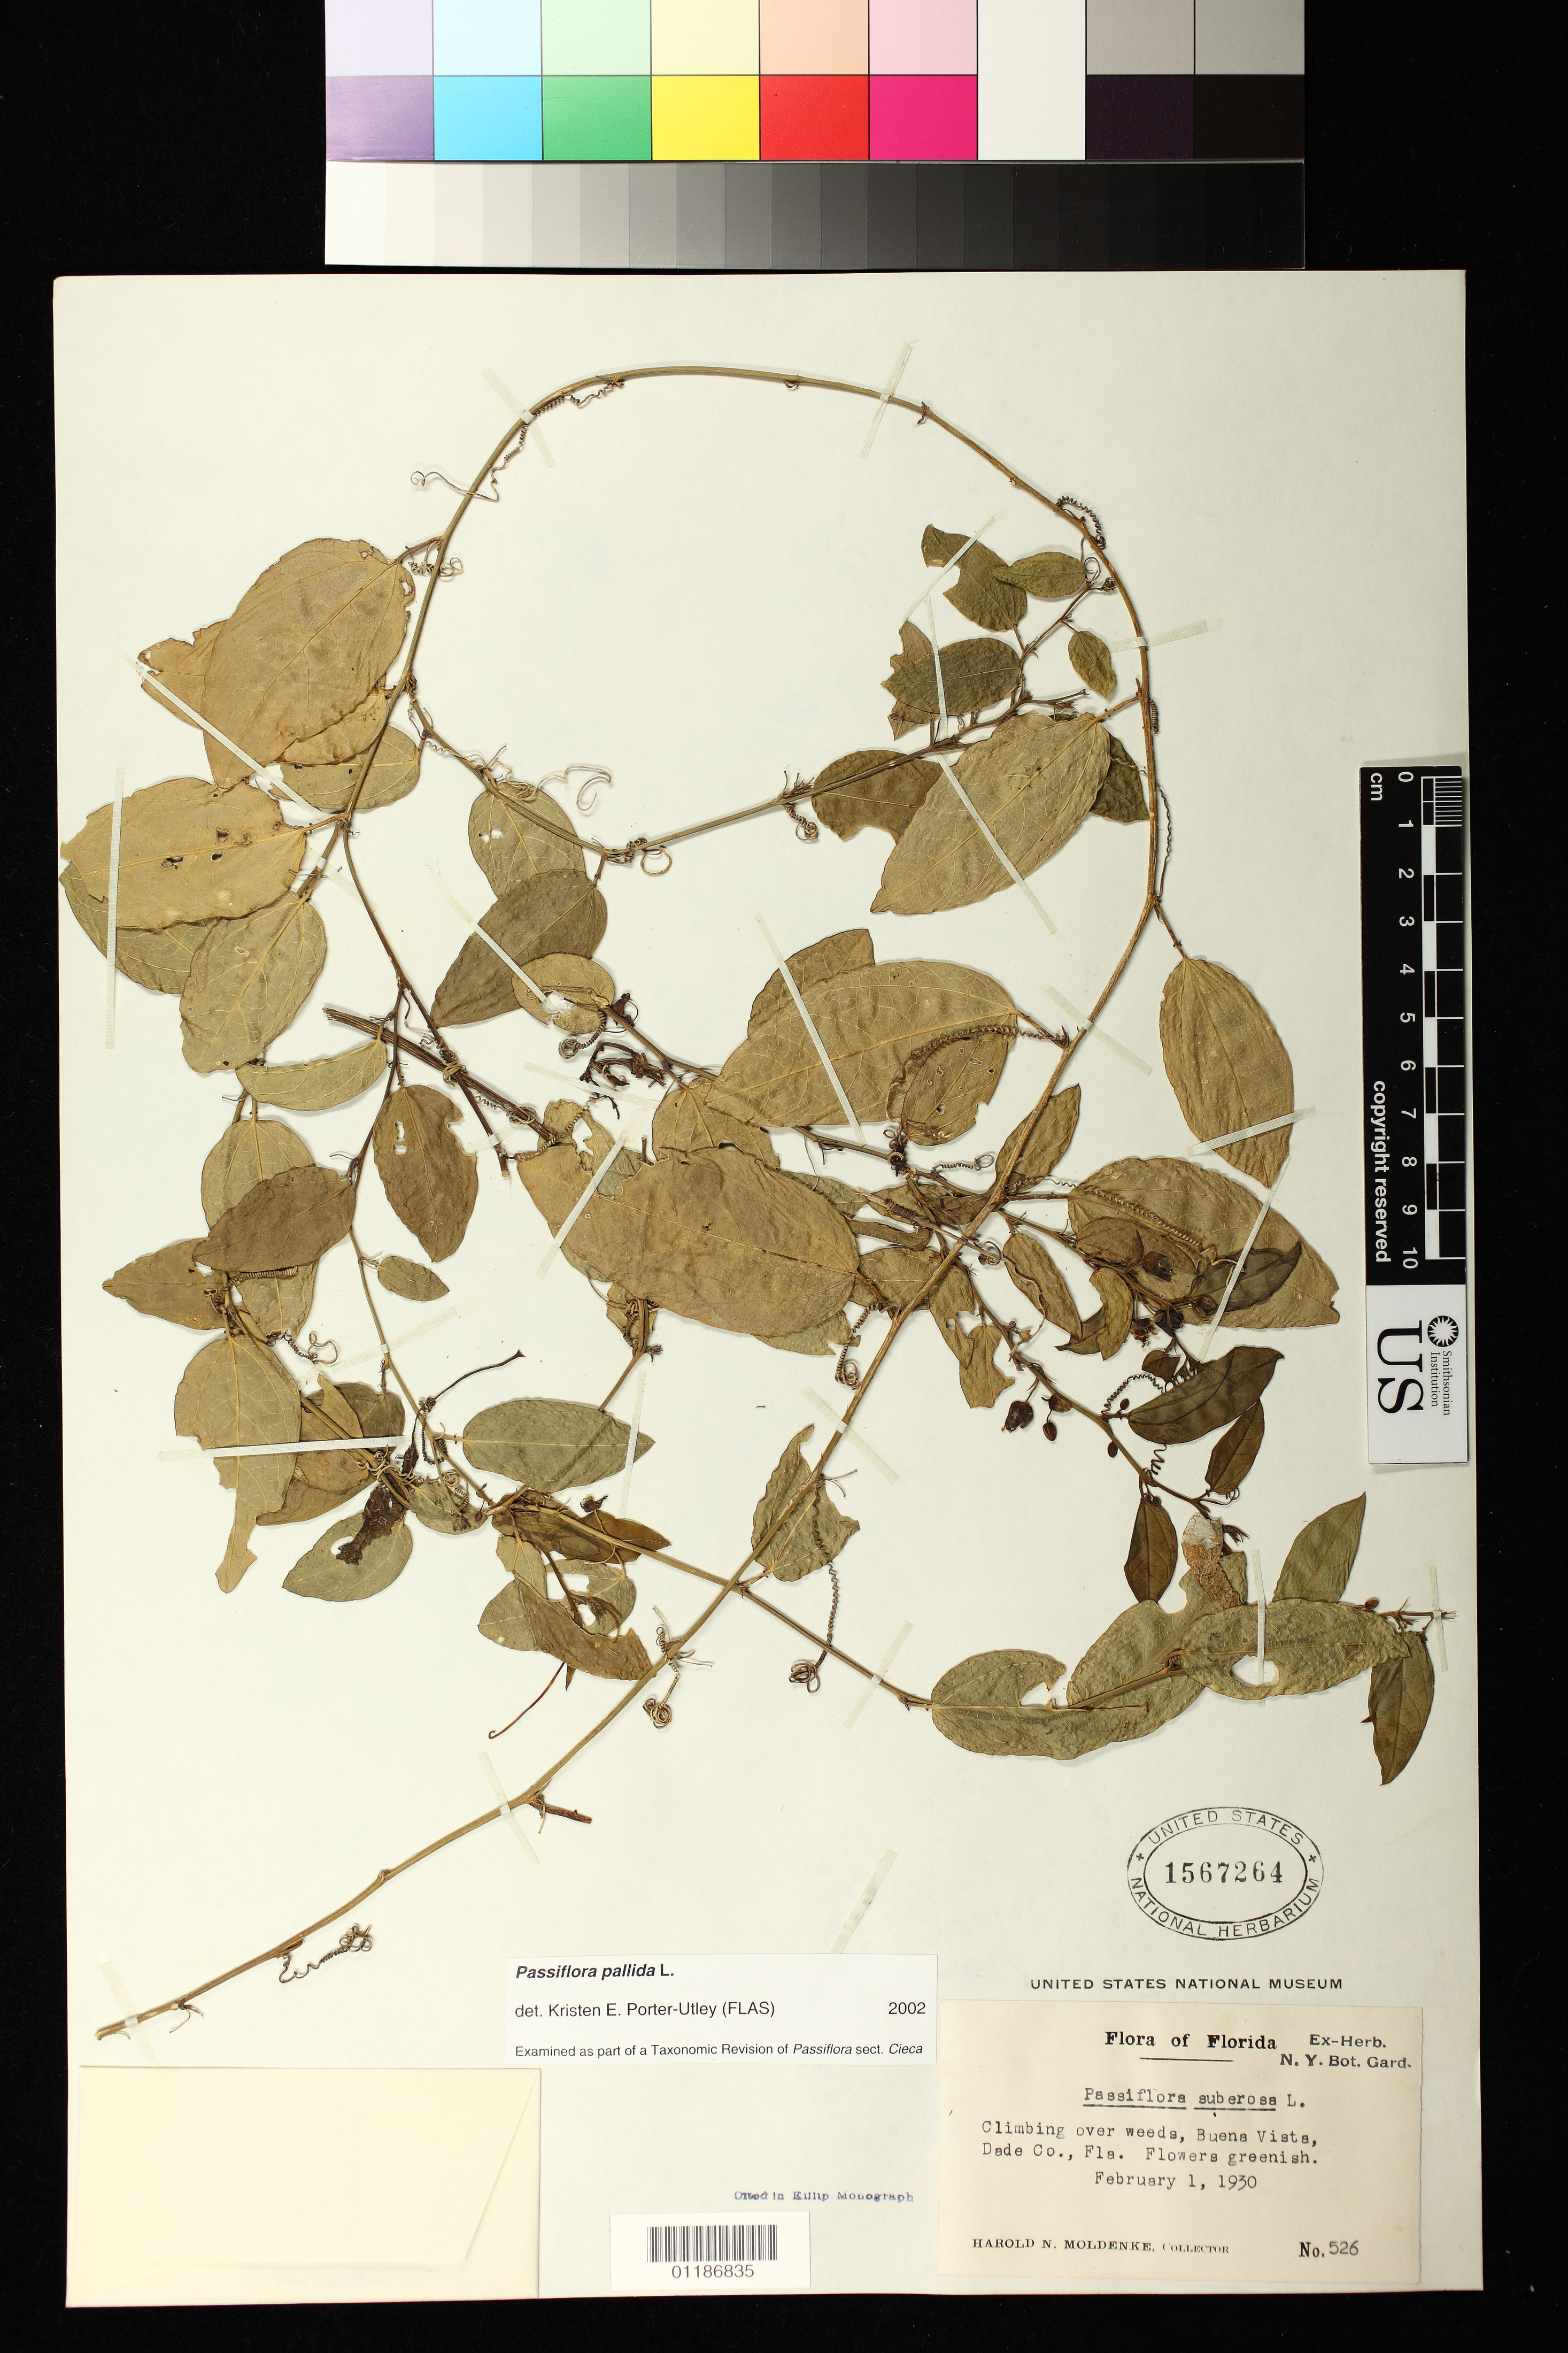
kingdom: Plantae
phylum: Tracheophyta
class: Magnoliopsida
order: Malpighiales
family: Passifloraceae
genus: Passiflora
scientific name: Passiflora pallida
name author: L.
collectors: H. N. Moldenke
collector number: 526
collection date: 1930-02-01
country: United States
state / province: Florida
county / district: Dade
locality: Buena Vista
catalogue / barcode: US 1567264